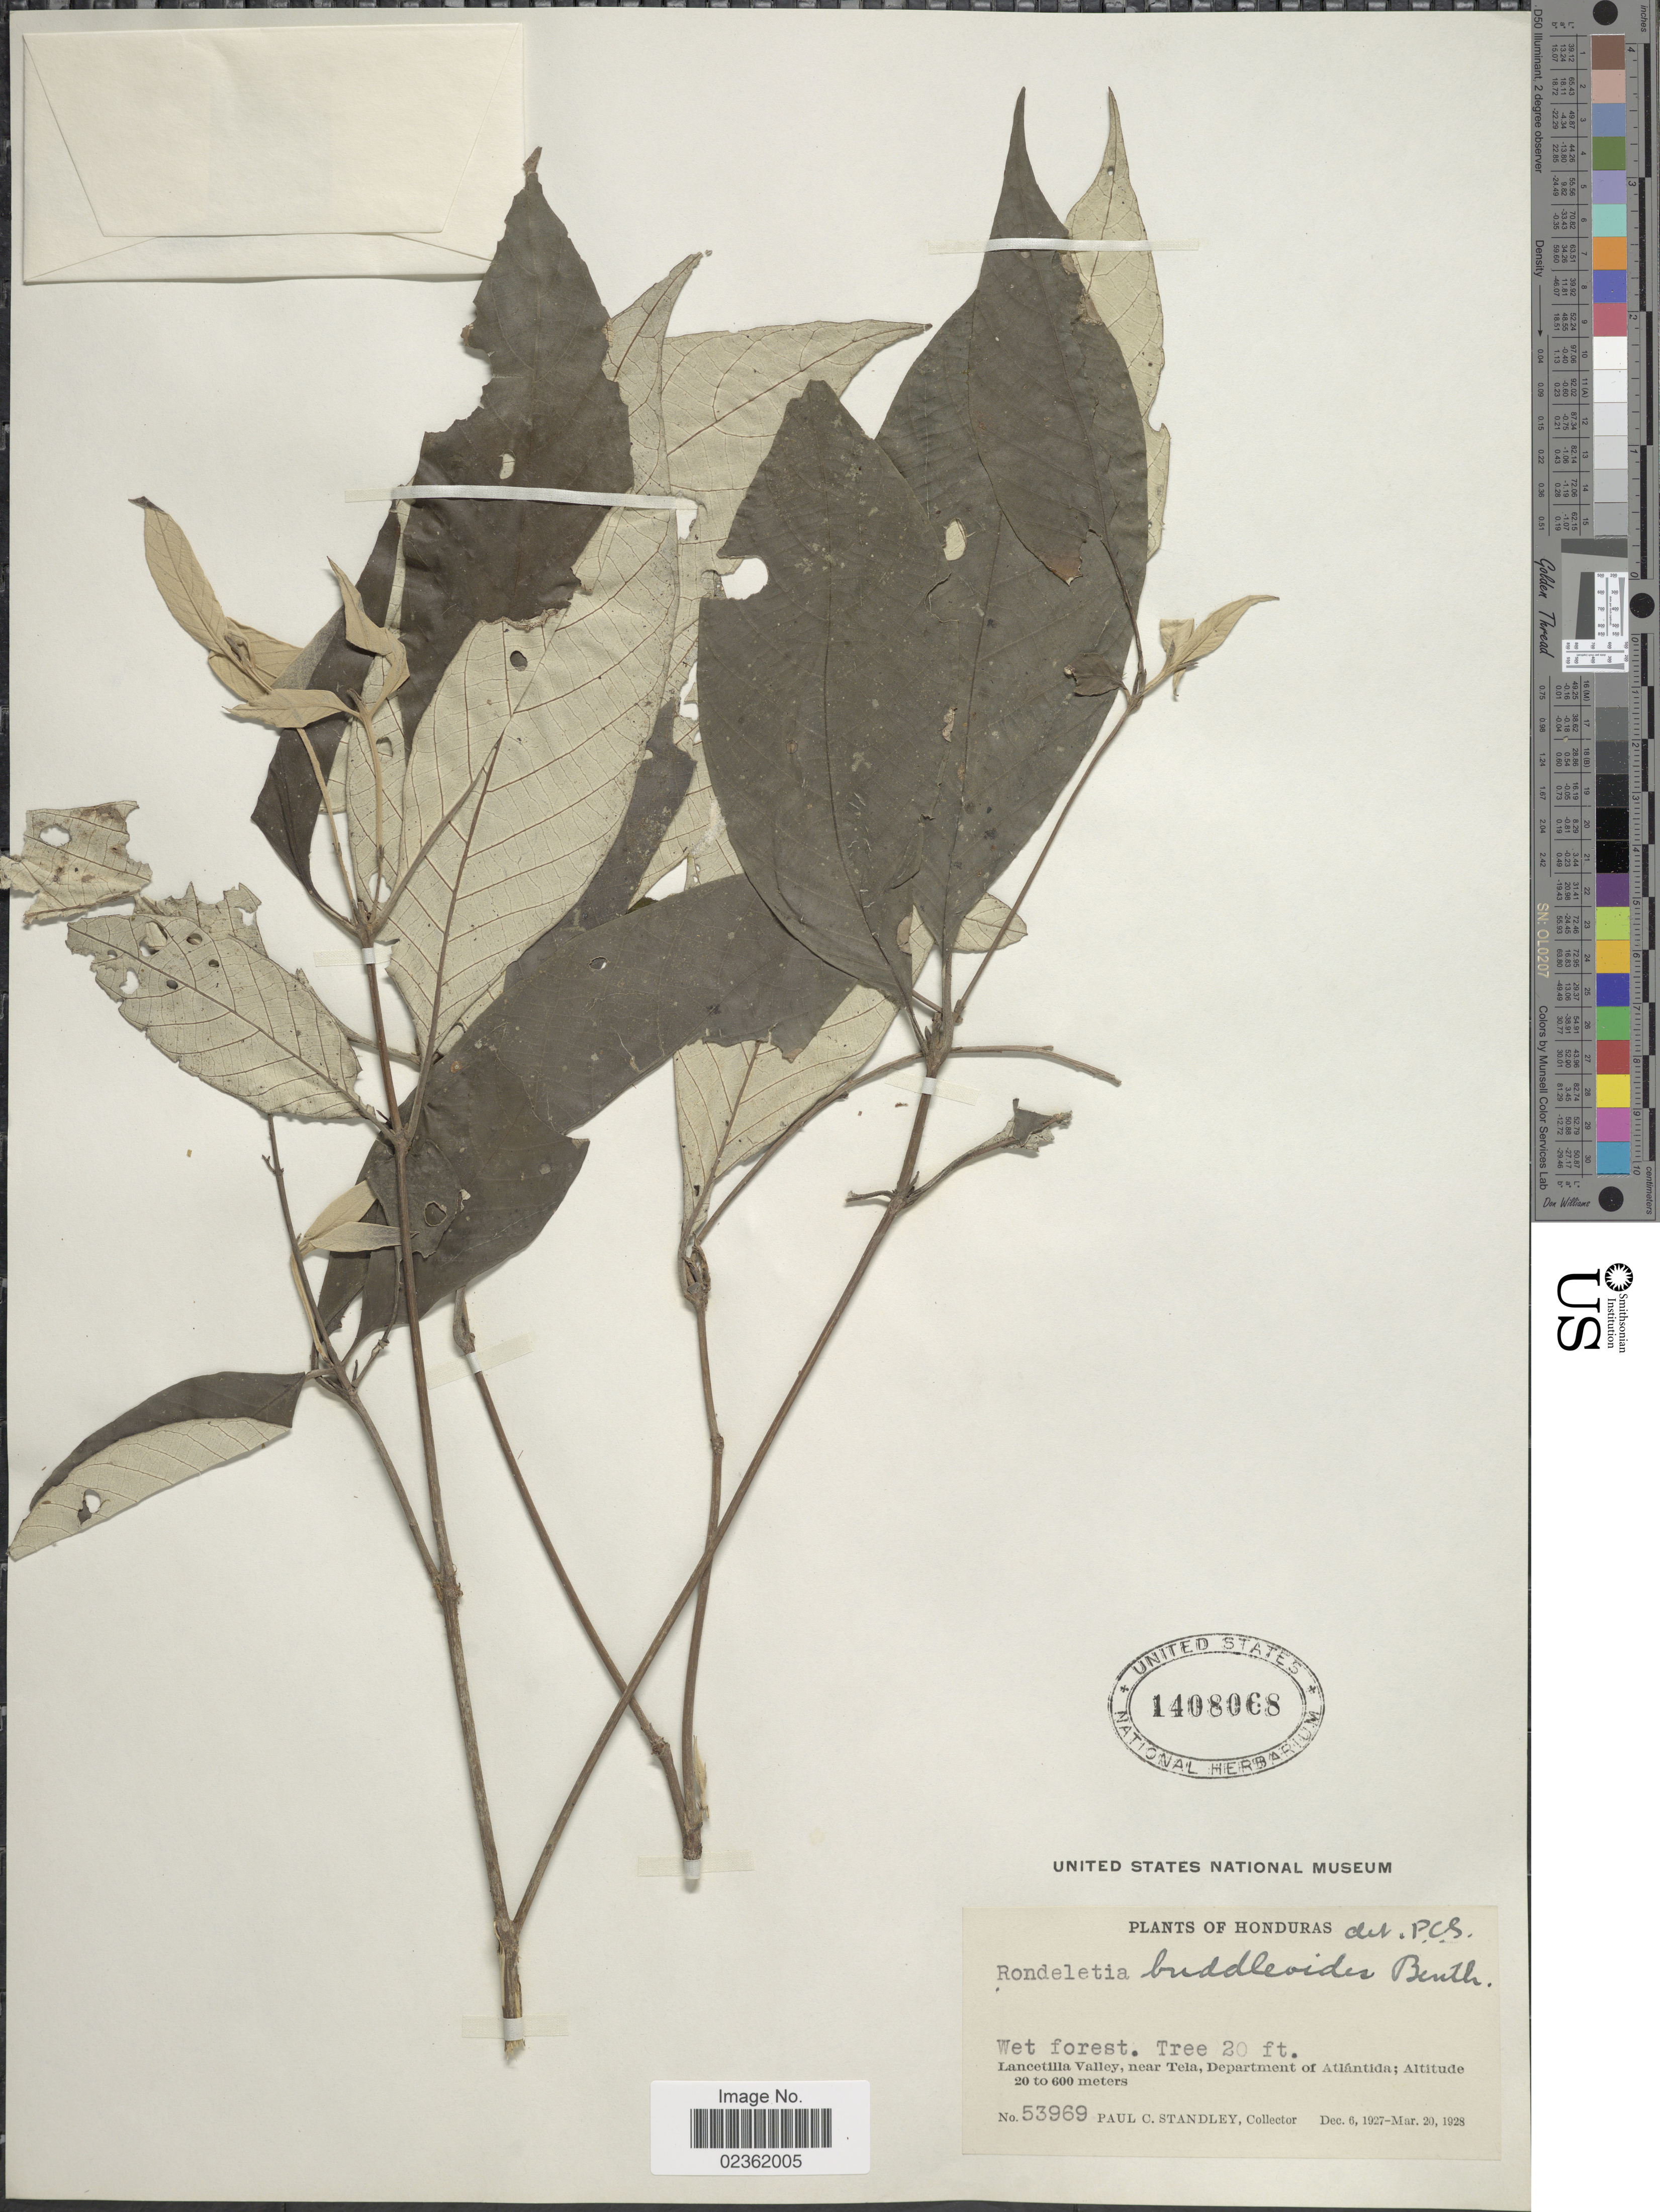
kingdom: Plantae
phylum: Tracheophyta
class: Magnoliopsida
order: Gentianales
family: Rubiaceae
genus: Rondeletia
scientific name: Rondeletia buddleioides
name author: Benth.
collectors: P. C. Standley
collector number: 53969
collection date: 1927-12-06/1928-03-20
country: Honduras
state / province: Atlántida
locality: Wet forest, Lancetilla Valley, near Tela.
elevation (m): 20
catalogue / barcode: US 1408068